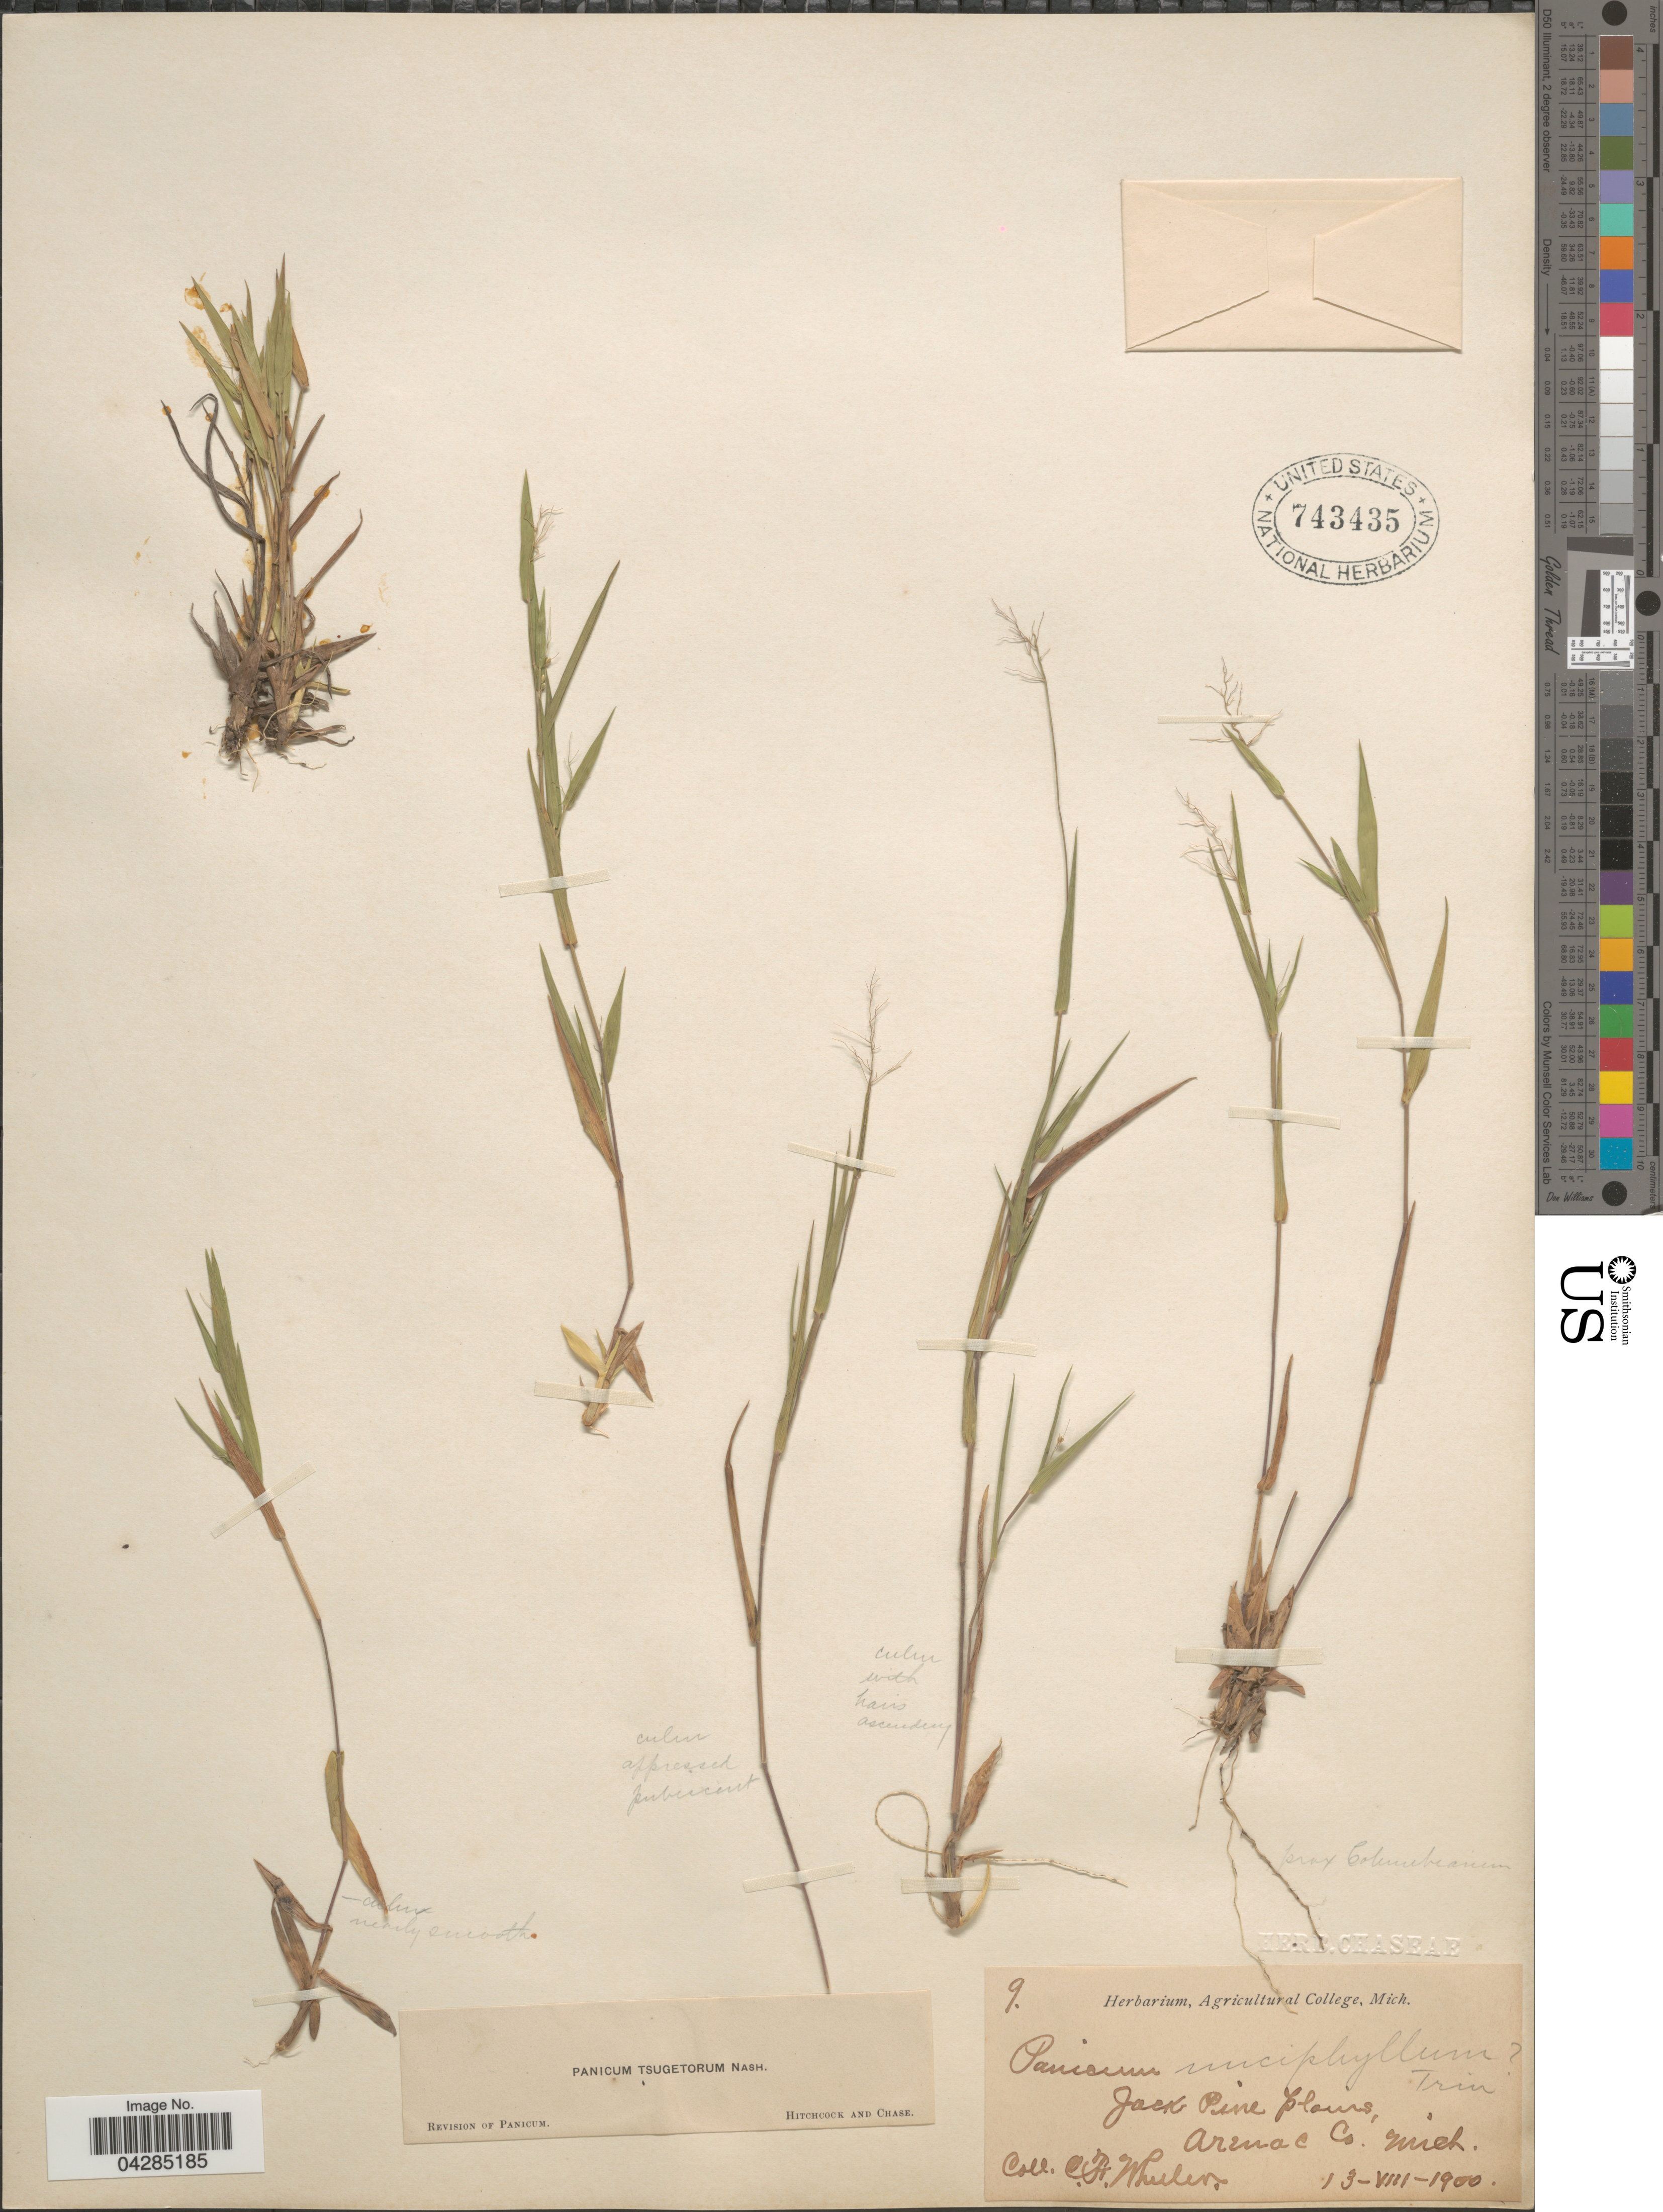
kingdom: Plantae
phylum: Tracheophyta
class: Liliopsida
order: Poales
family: Poaceae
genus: Dichanthelium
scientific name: Dichanthelium portoricense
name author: (Desv. ex Ham.) B.F. Hansen & Wunderlin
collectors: C. Wheeler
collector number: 9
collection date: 1900-08-13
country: United States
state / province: Michigan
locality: Jack Pine plains, Arenac Co.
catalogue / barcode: US 743435